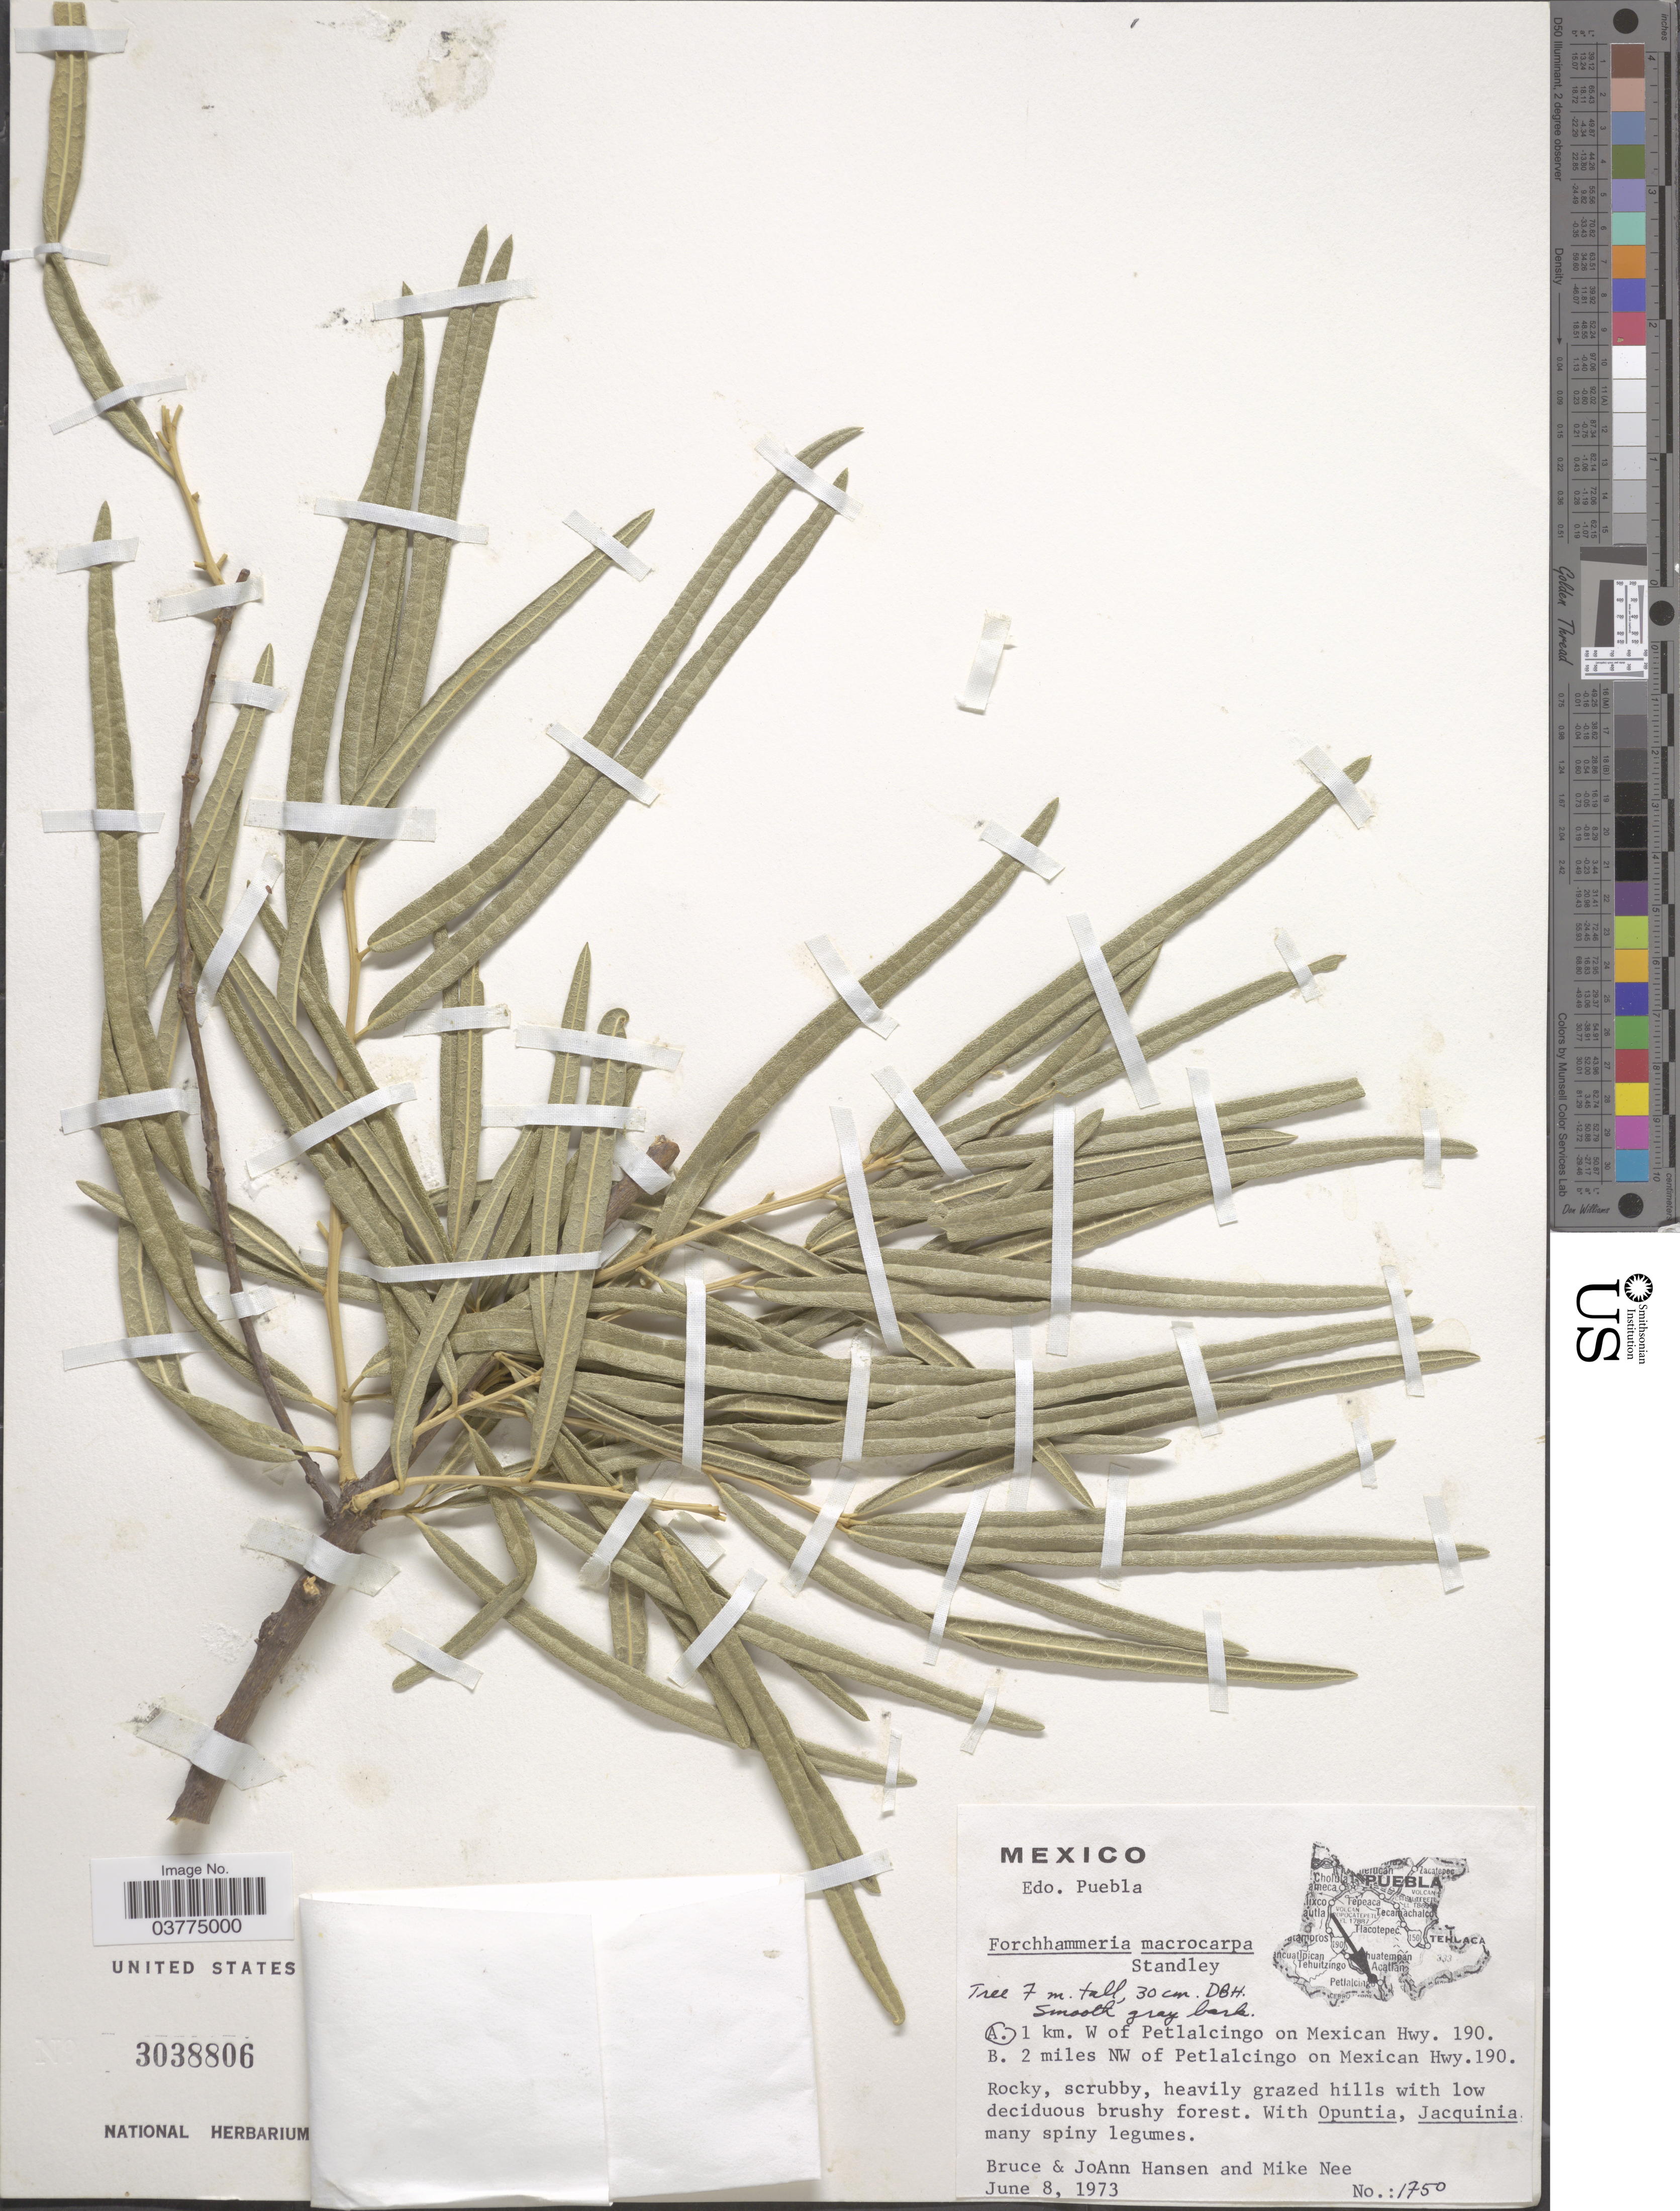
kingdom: Plantae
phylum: Tracheophyta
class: Magnoliopsida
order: Brassicales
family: Stixaceae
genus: Forchhammeria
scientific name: Forchhammeria macrocarpa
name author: Standl.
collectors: B. Hansen, J. Hansen & M. Nee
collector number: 1750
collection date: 1973-06-08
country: Mexico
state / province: Puebla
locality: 1 km. W of Petlalcingo on Mexican Hw. 190.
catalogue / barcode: US 3038806